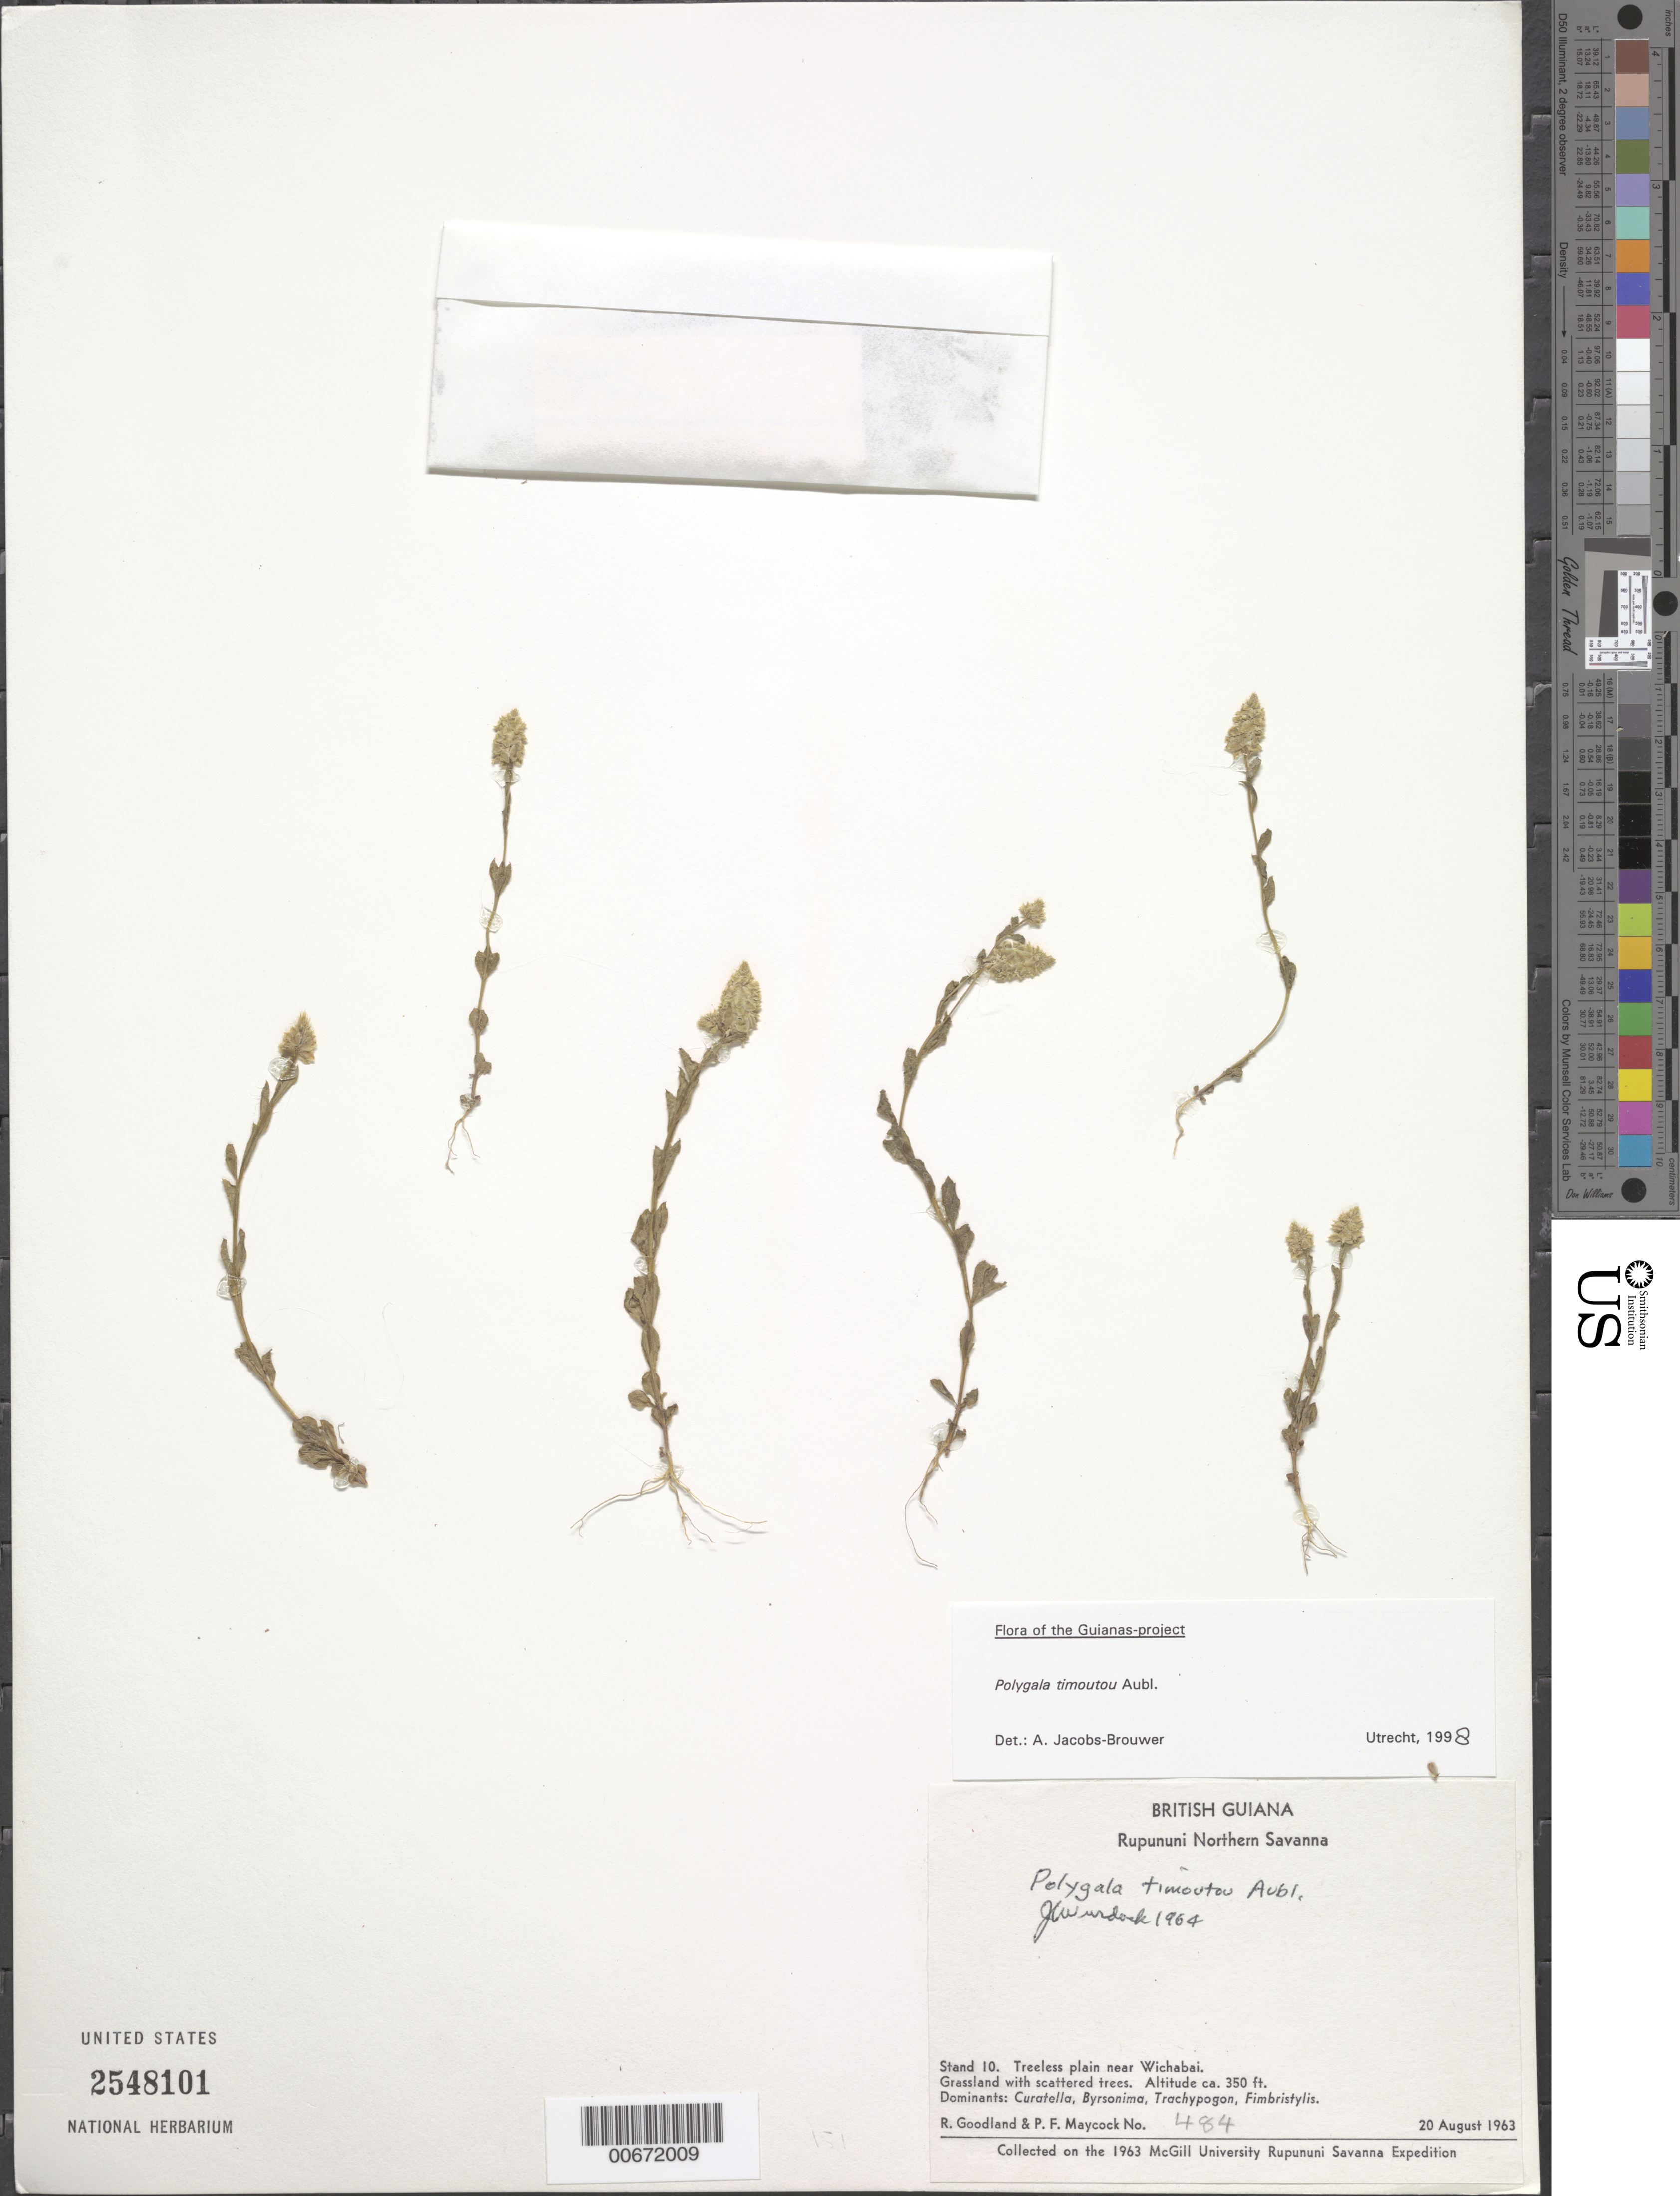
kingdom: Plantae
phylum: Tracheophyta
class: Magnoliopsida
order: Fabales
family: Polygalaceae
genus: Polygala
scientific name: Polygala timoutou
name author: Aubl.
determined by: Jacobs-Brouwer, A.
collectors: R. Goodland & P. Maycock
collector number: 484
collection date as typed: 20-Aug-63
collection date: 1963-08-20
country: Guyana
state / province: U. Takutu-U. Essequibo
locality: Rupununi Northern Savanna, Wichabai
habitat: Treeless plalin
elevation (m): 107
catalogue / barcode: US 2548101